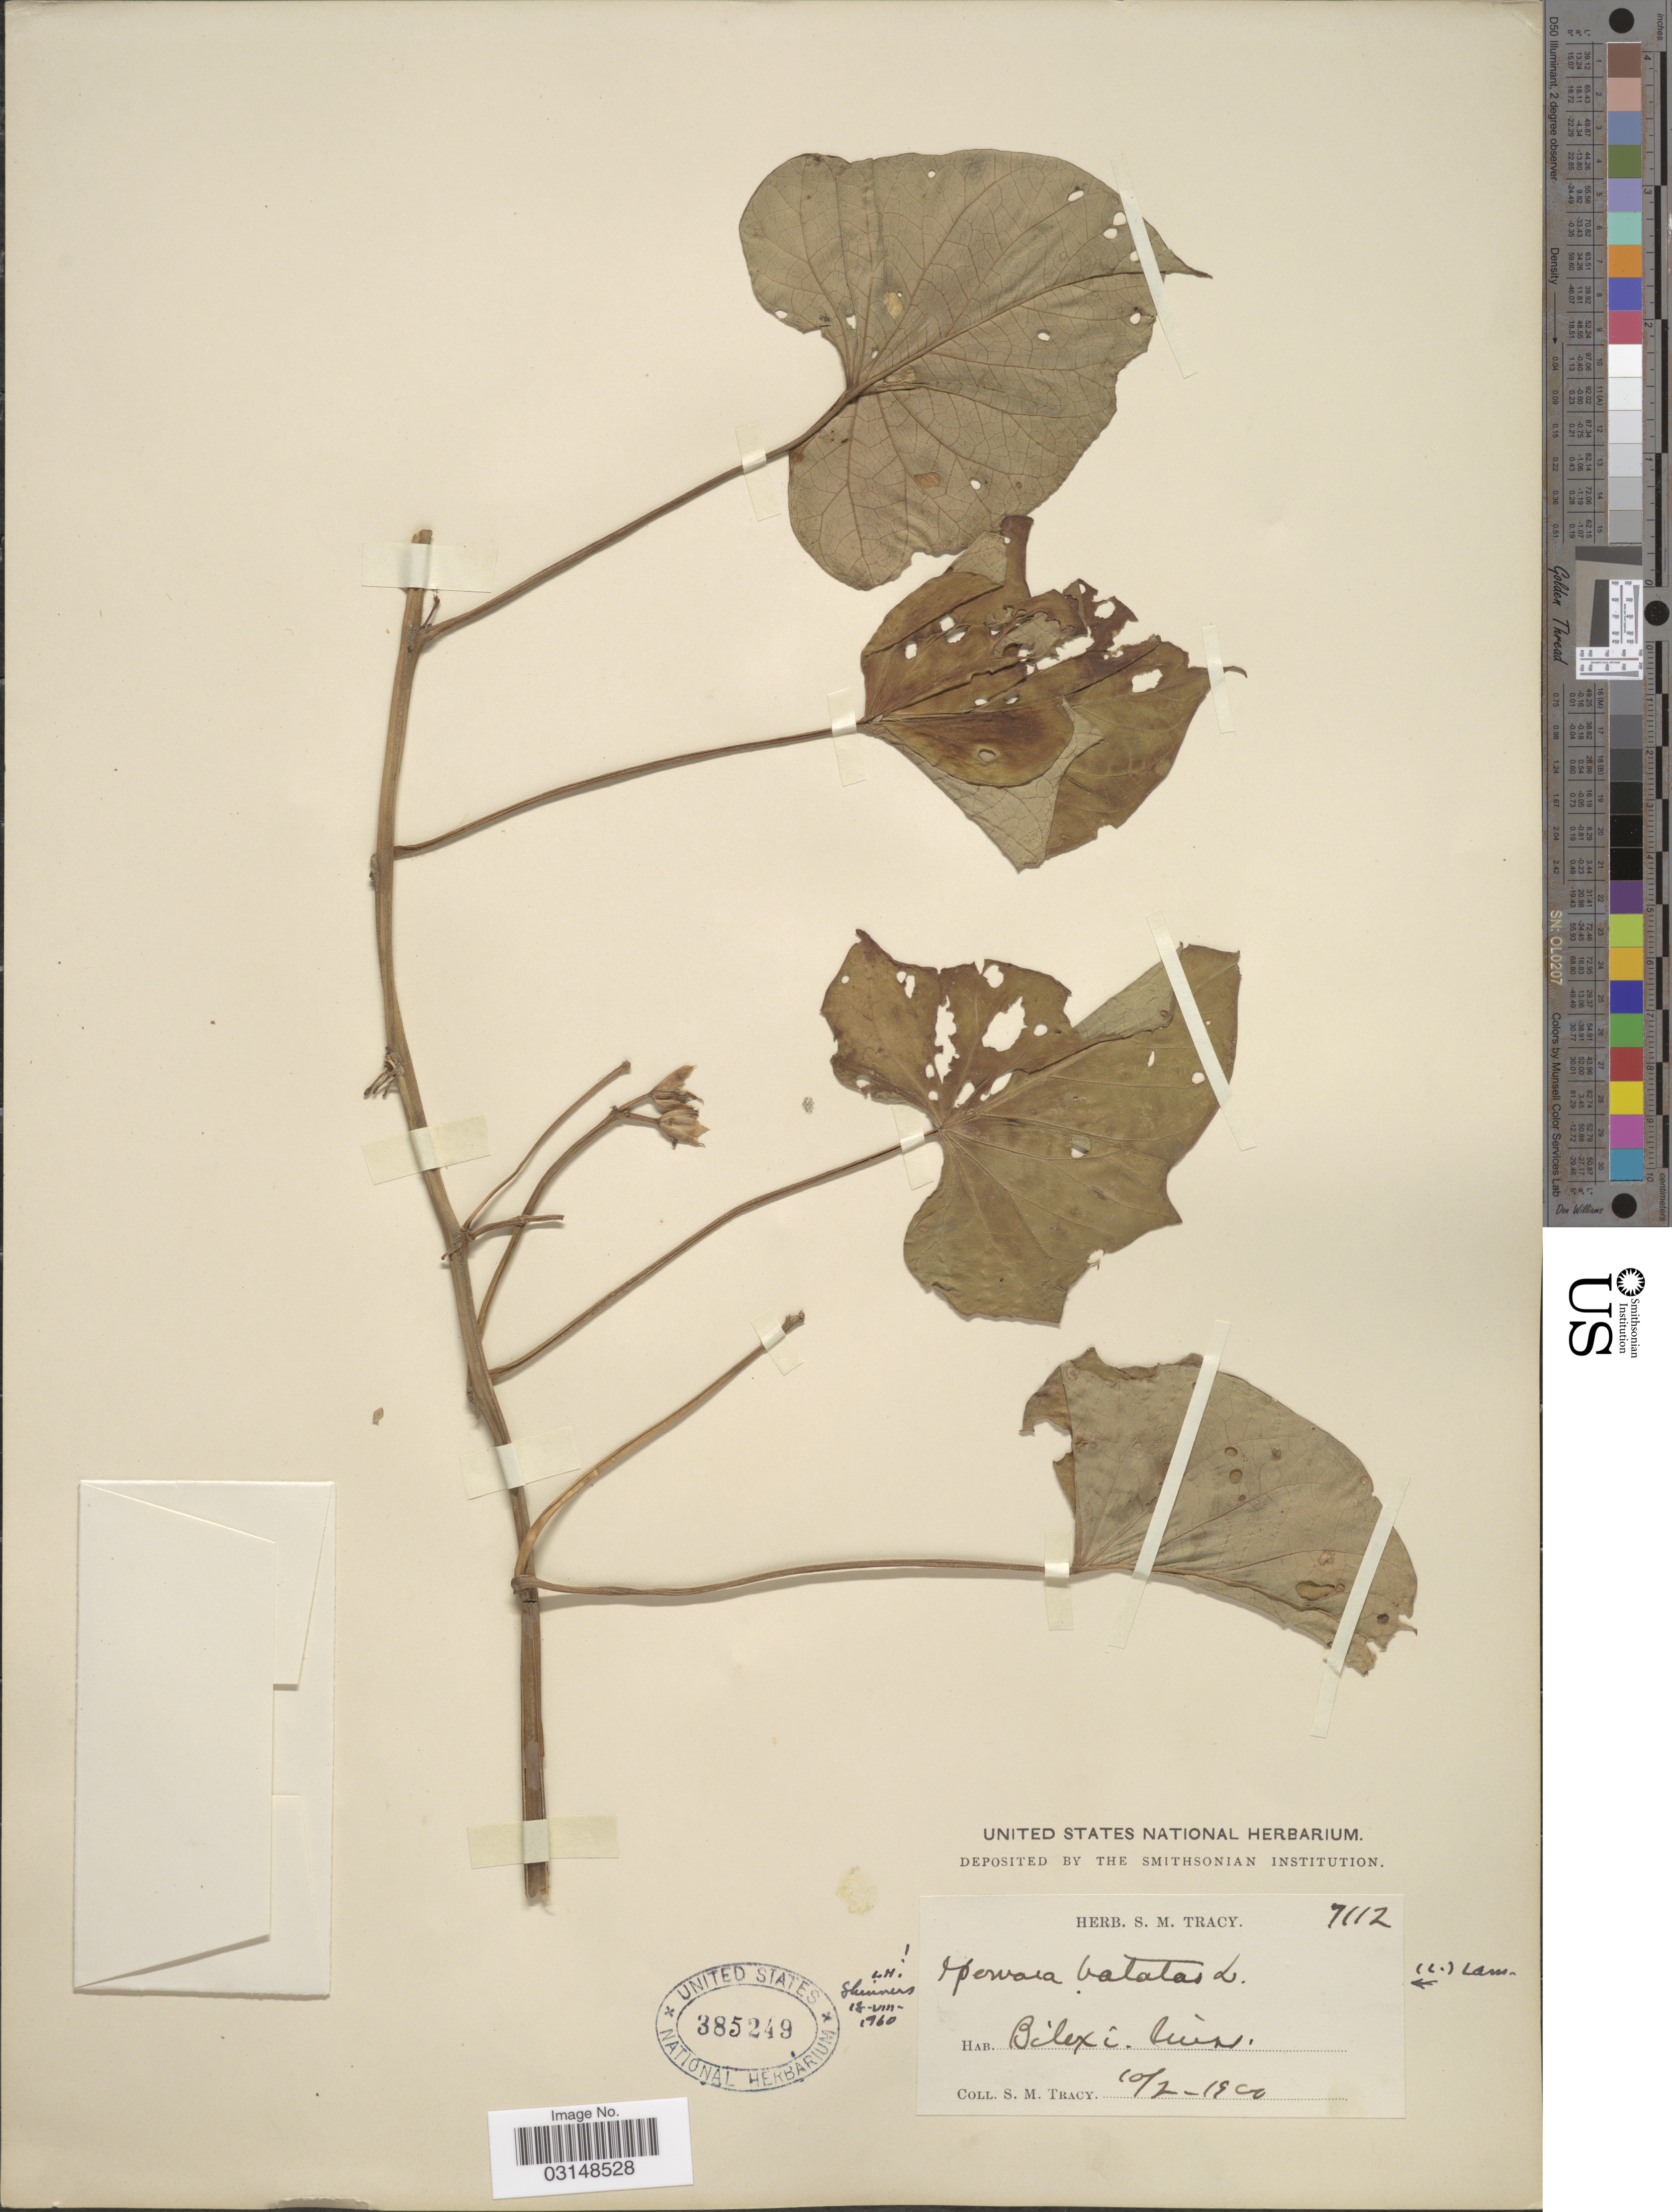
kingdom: Plantae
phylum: Tracheophyta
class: Magnoliopsida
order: Solanales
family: Convolvulaceae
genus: Ipomoea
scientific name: Ipomoea batatas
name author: (L.) Lam.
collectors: S. M. Tracy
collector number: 7112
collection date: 1900-02-10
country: United States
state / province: Mississippi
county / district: Harrison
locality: Biloxi.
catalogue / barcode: US 385249